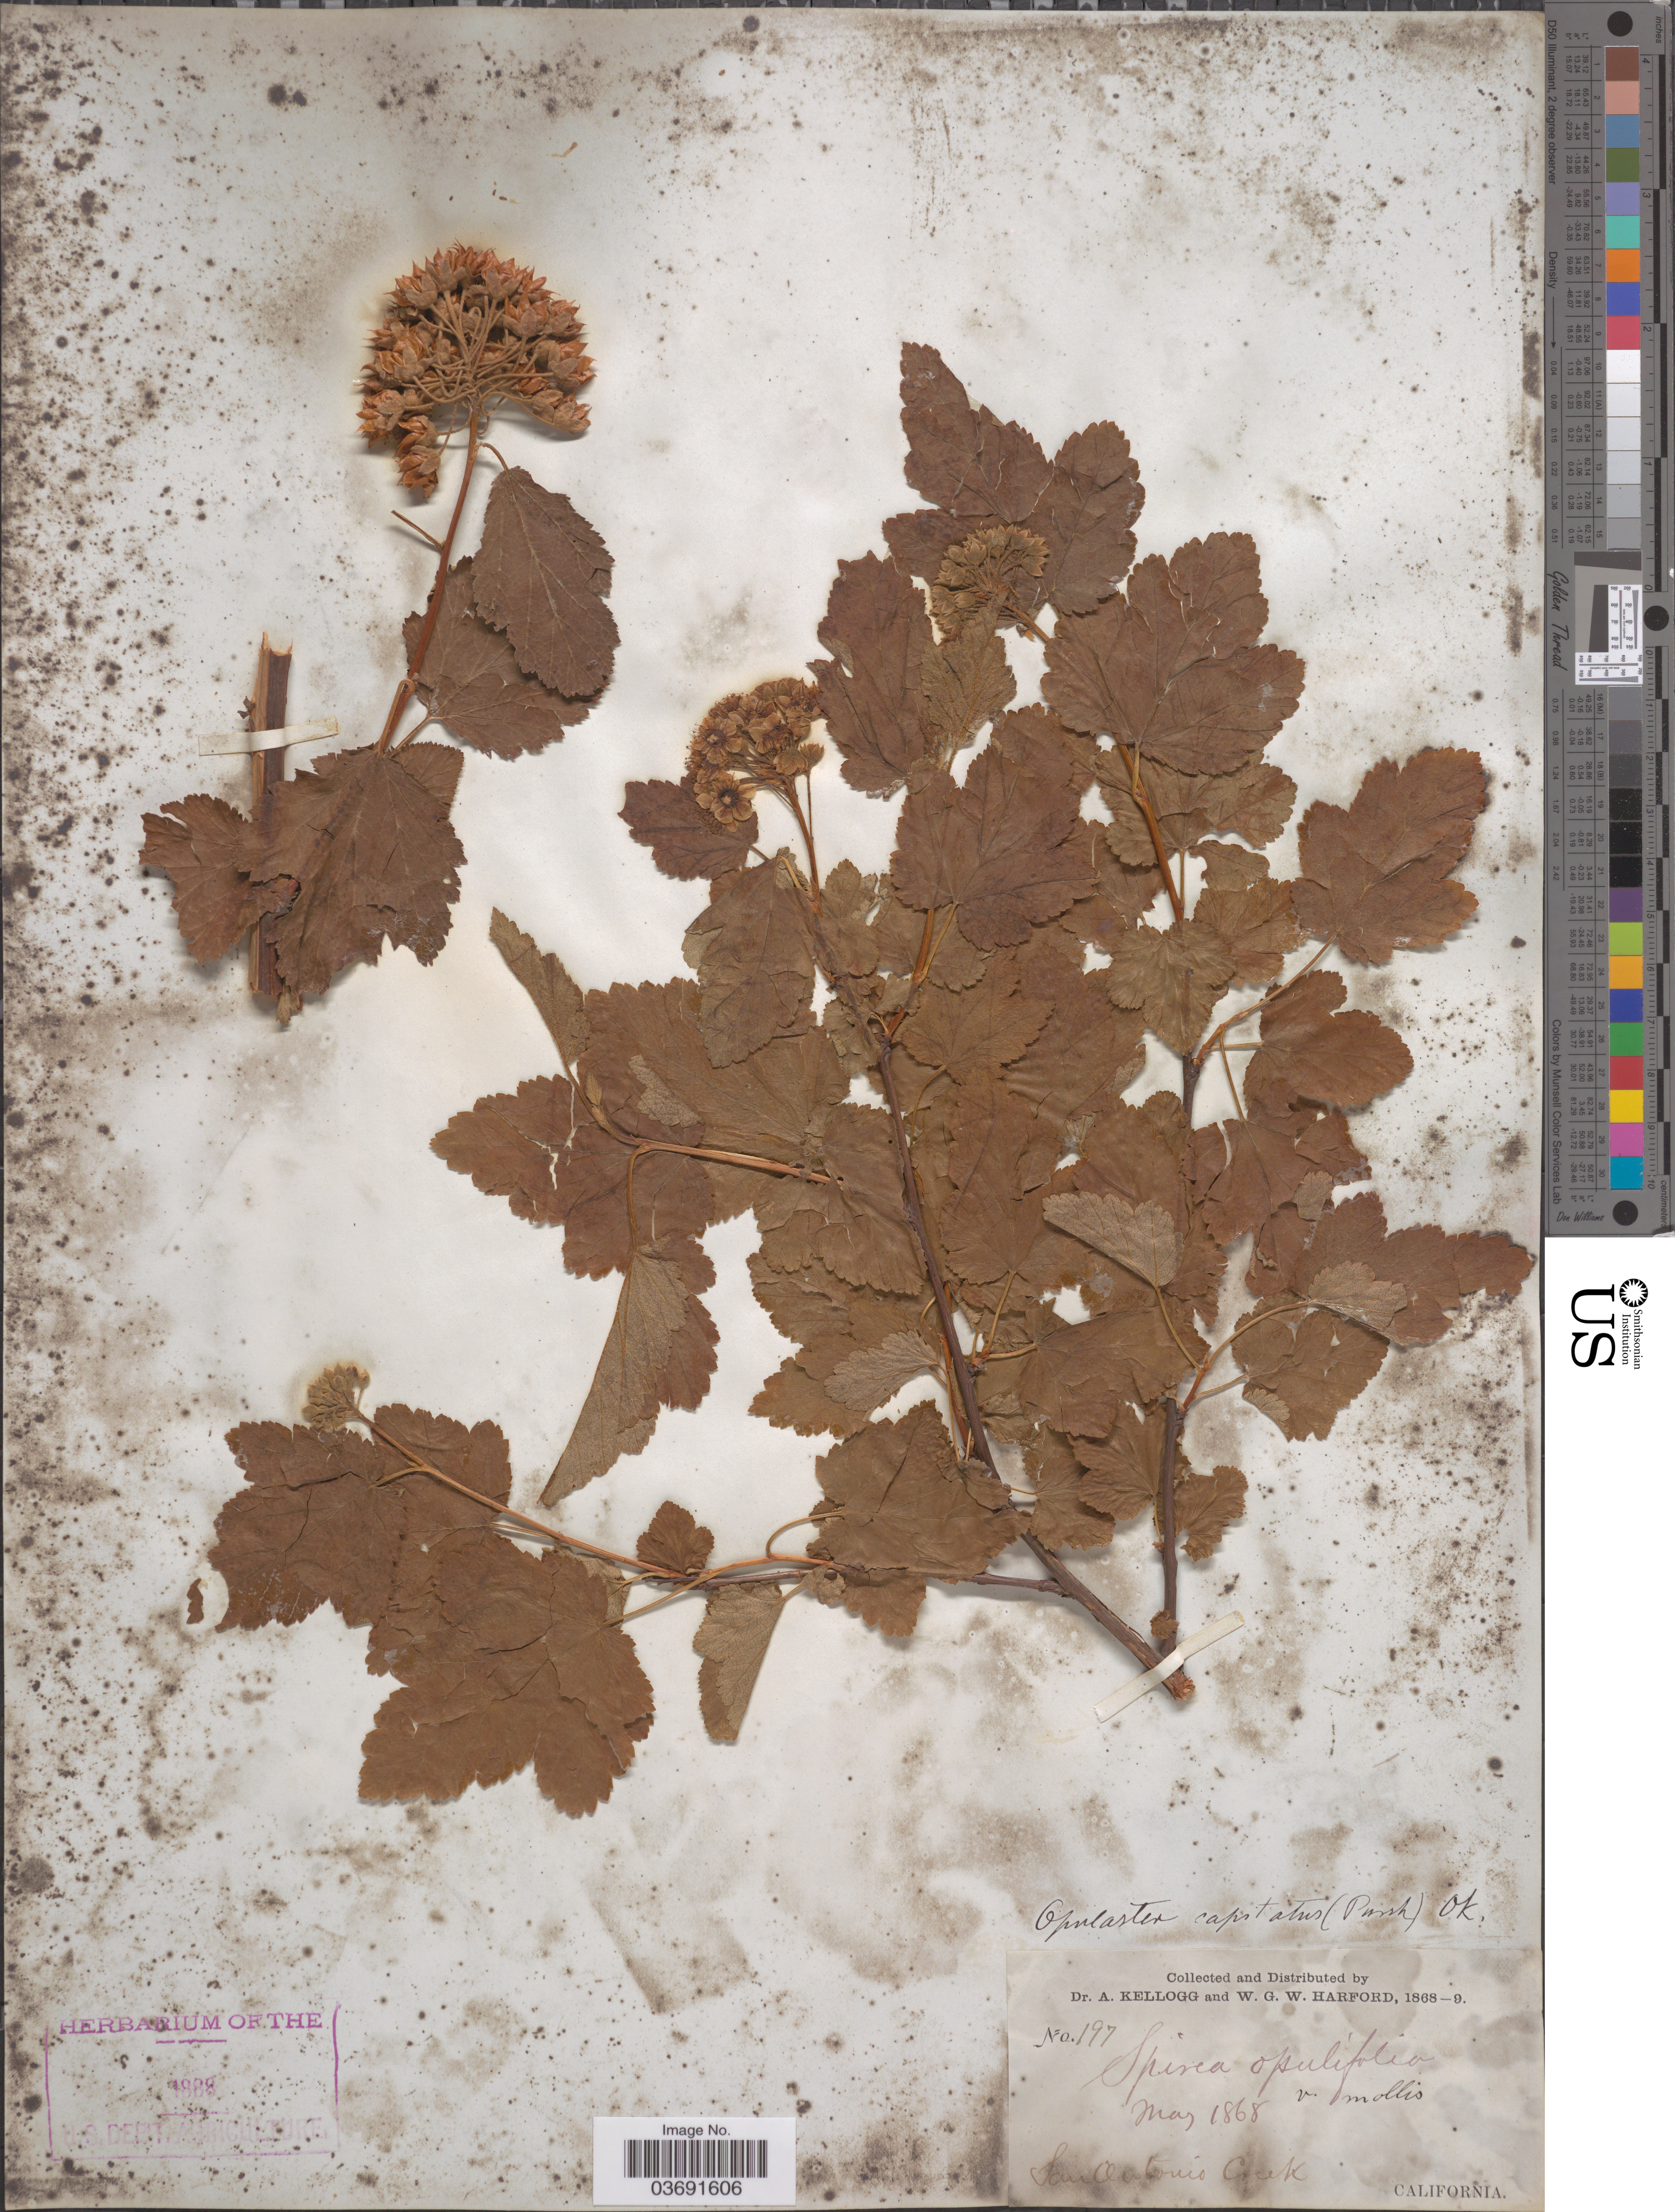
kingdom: Plantae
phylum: Tracheophyta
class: Magnoliopsida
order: Rosales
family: Rosaceae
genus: Physocarpus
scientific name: Physocarpus capitatus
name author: (Pursh) Kuntze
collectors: A. Kellogg & W. G. W. Harford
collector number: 197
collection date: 1868-05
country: United States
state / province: California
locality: San Antonio Creek.